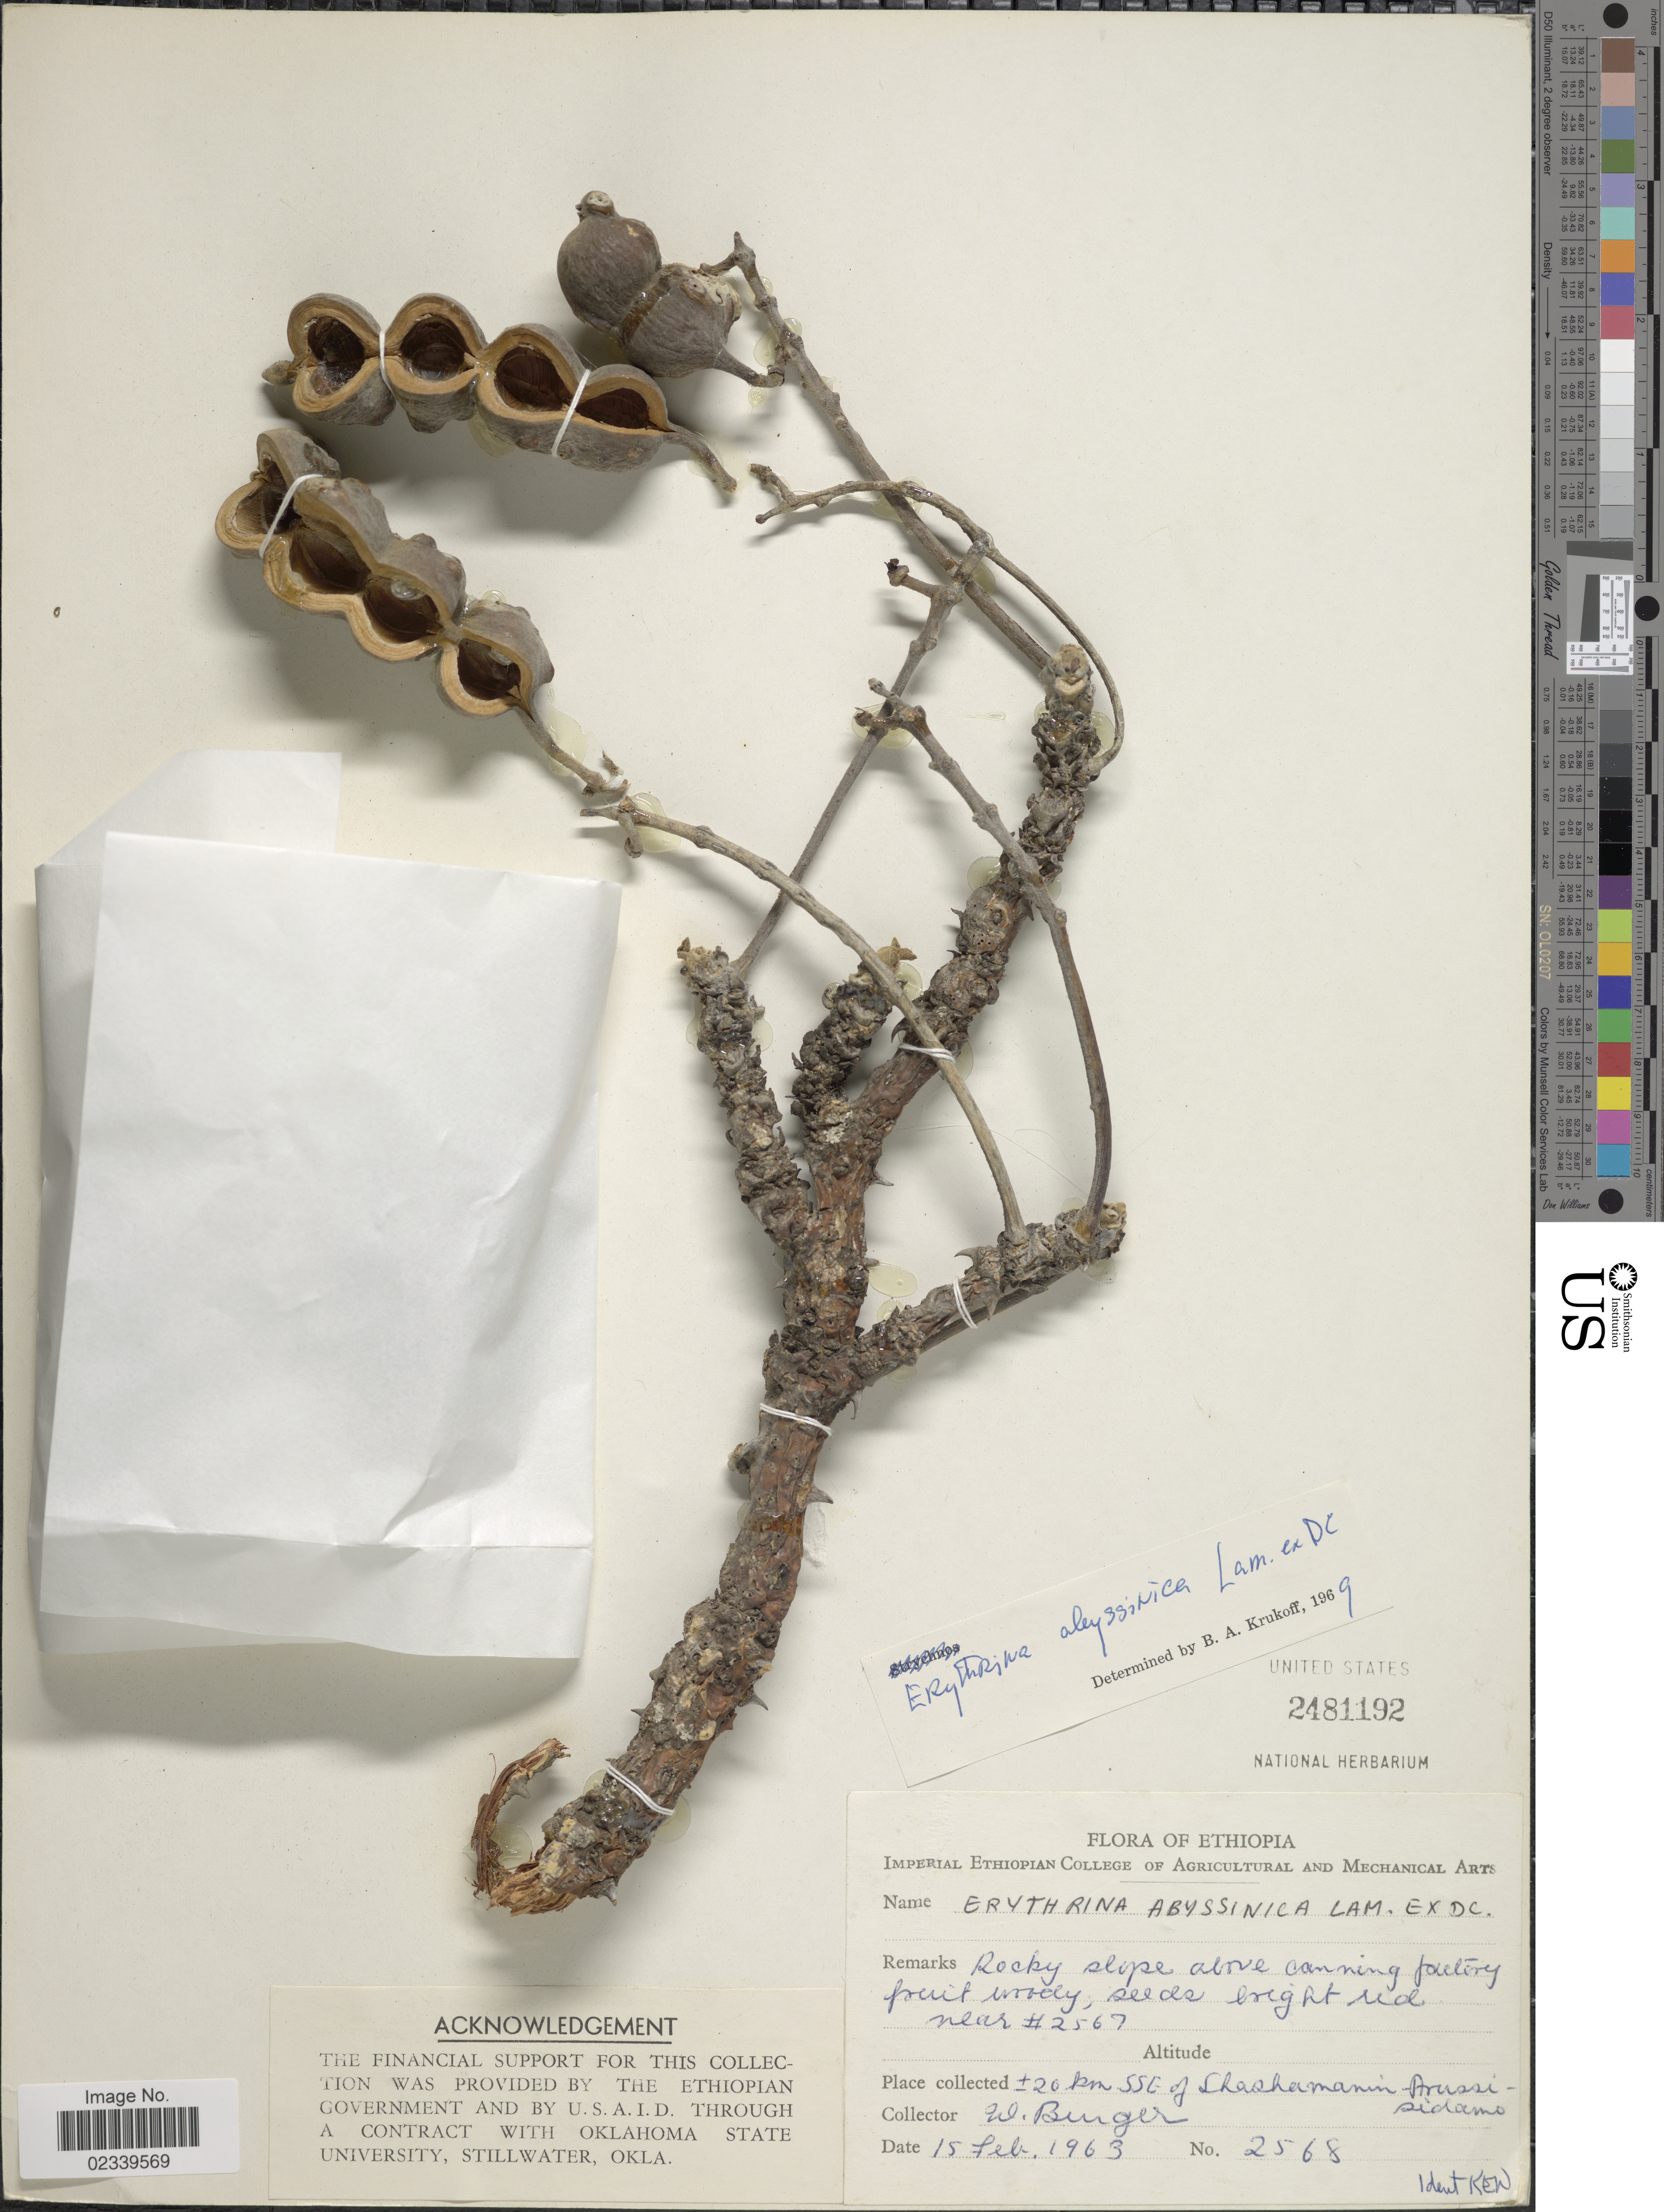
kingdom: Plantae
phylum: Tracheophyta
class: Magnoliopsida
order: Fabales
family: Fabaceae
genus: Erythrina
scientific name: Erythrina abyssinica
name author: Lam.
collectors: W. Burger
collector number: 2568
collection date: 1963-02-15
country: Ethiopia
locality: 20 km SSE of Shashamanim Arussisidamo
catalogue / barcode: US 2481192